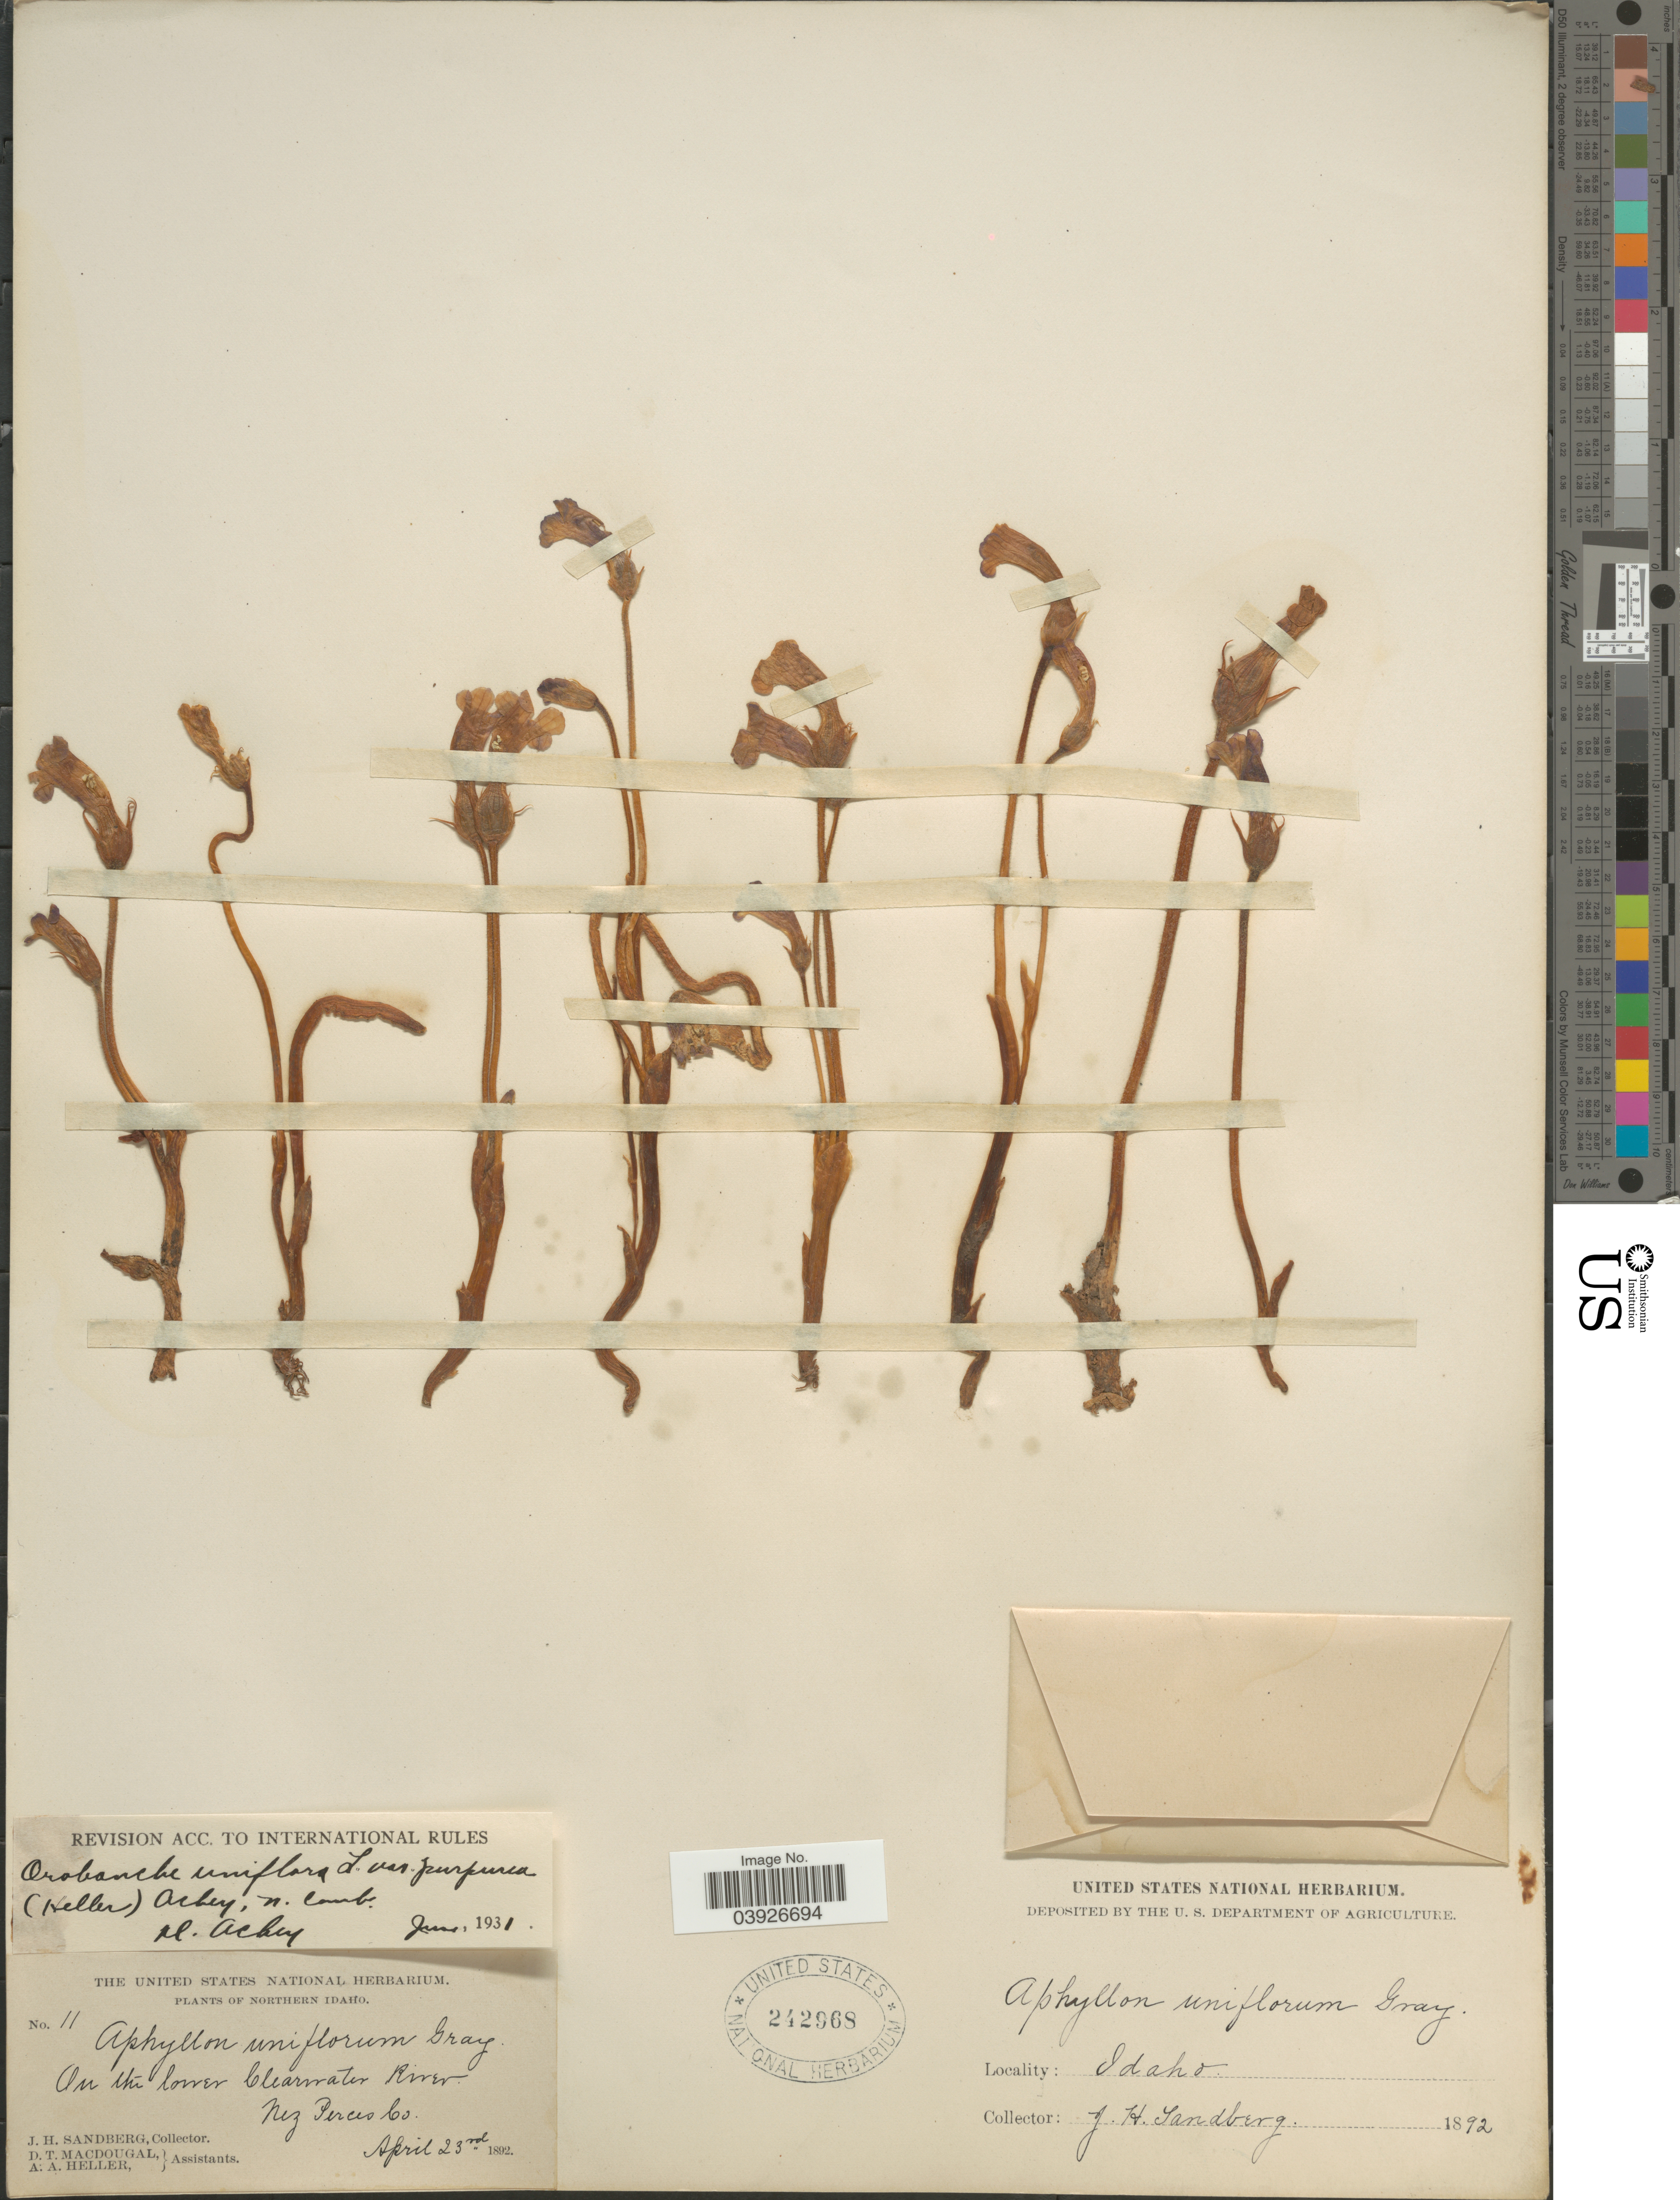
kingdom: Plantae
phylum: Tracheophyta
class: Magnoliopsida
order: Lamiales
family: Orobanchaceae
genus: Aphyllon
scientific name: Aphyllon purpureum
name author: (A. Heller) Holub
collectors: J. H. Sandberg, D. T. MacDougal & A. A. Heller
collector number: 11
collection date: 1892-04-23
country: United States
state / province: Idaho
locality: Northern Idaho. On the lower Clearwater River. Nez Perces Co.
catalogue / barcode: US 242968